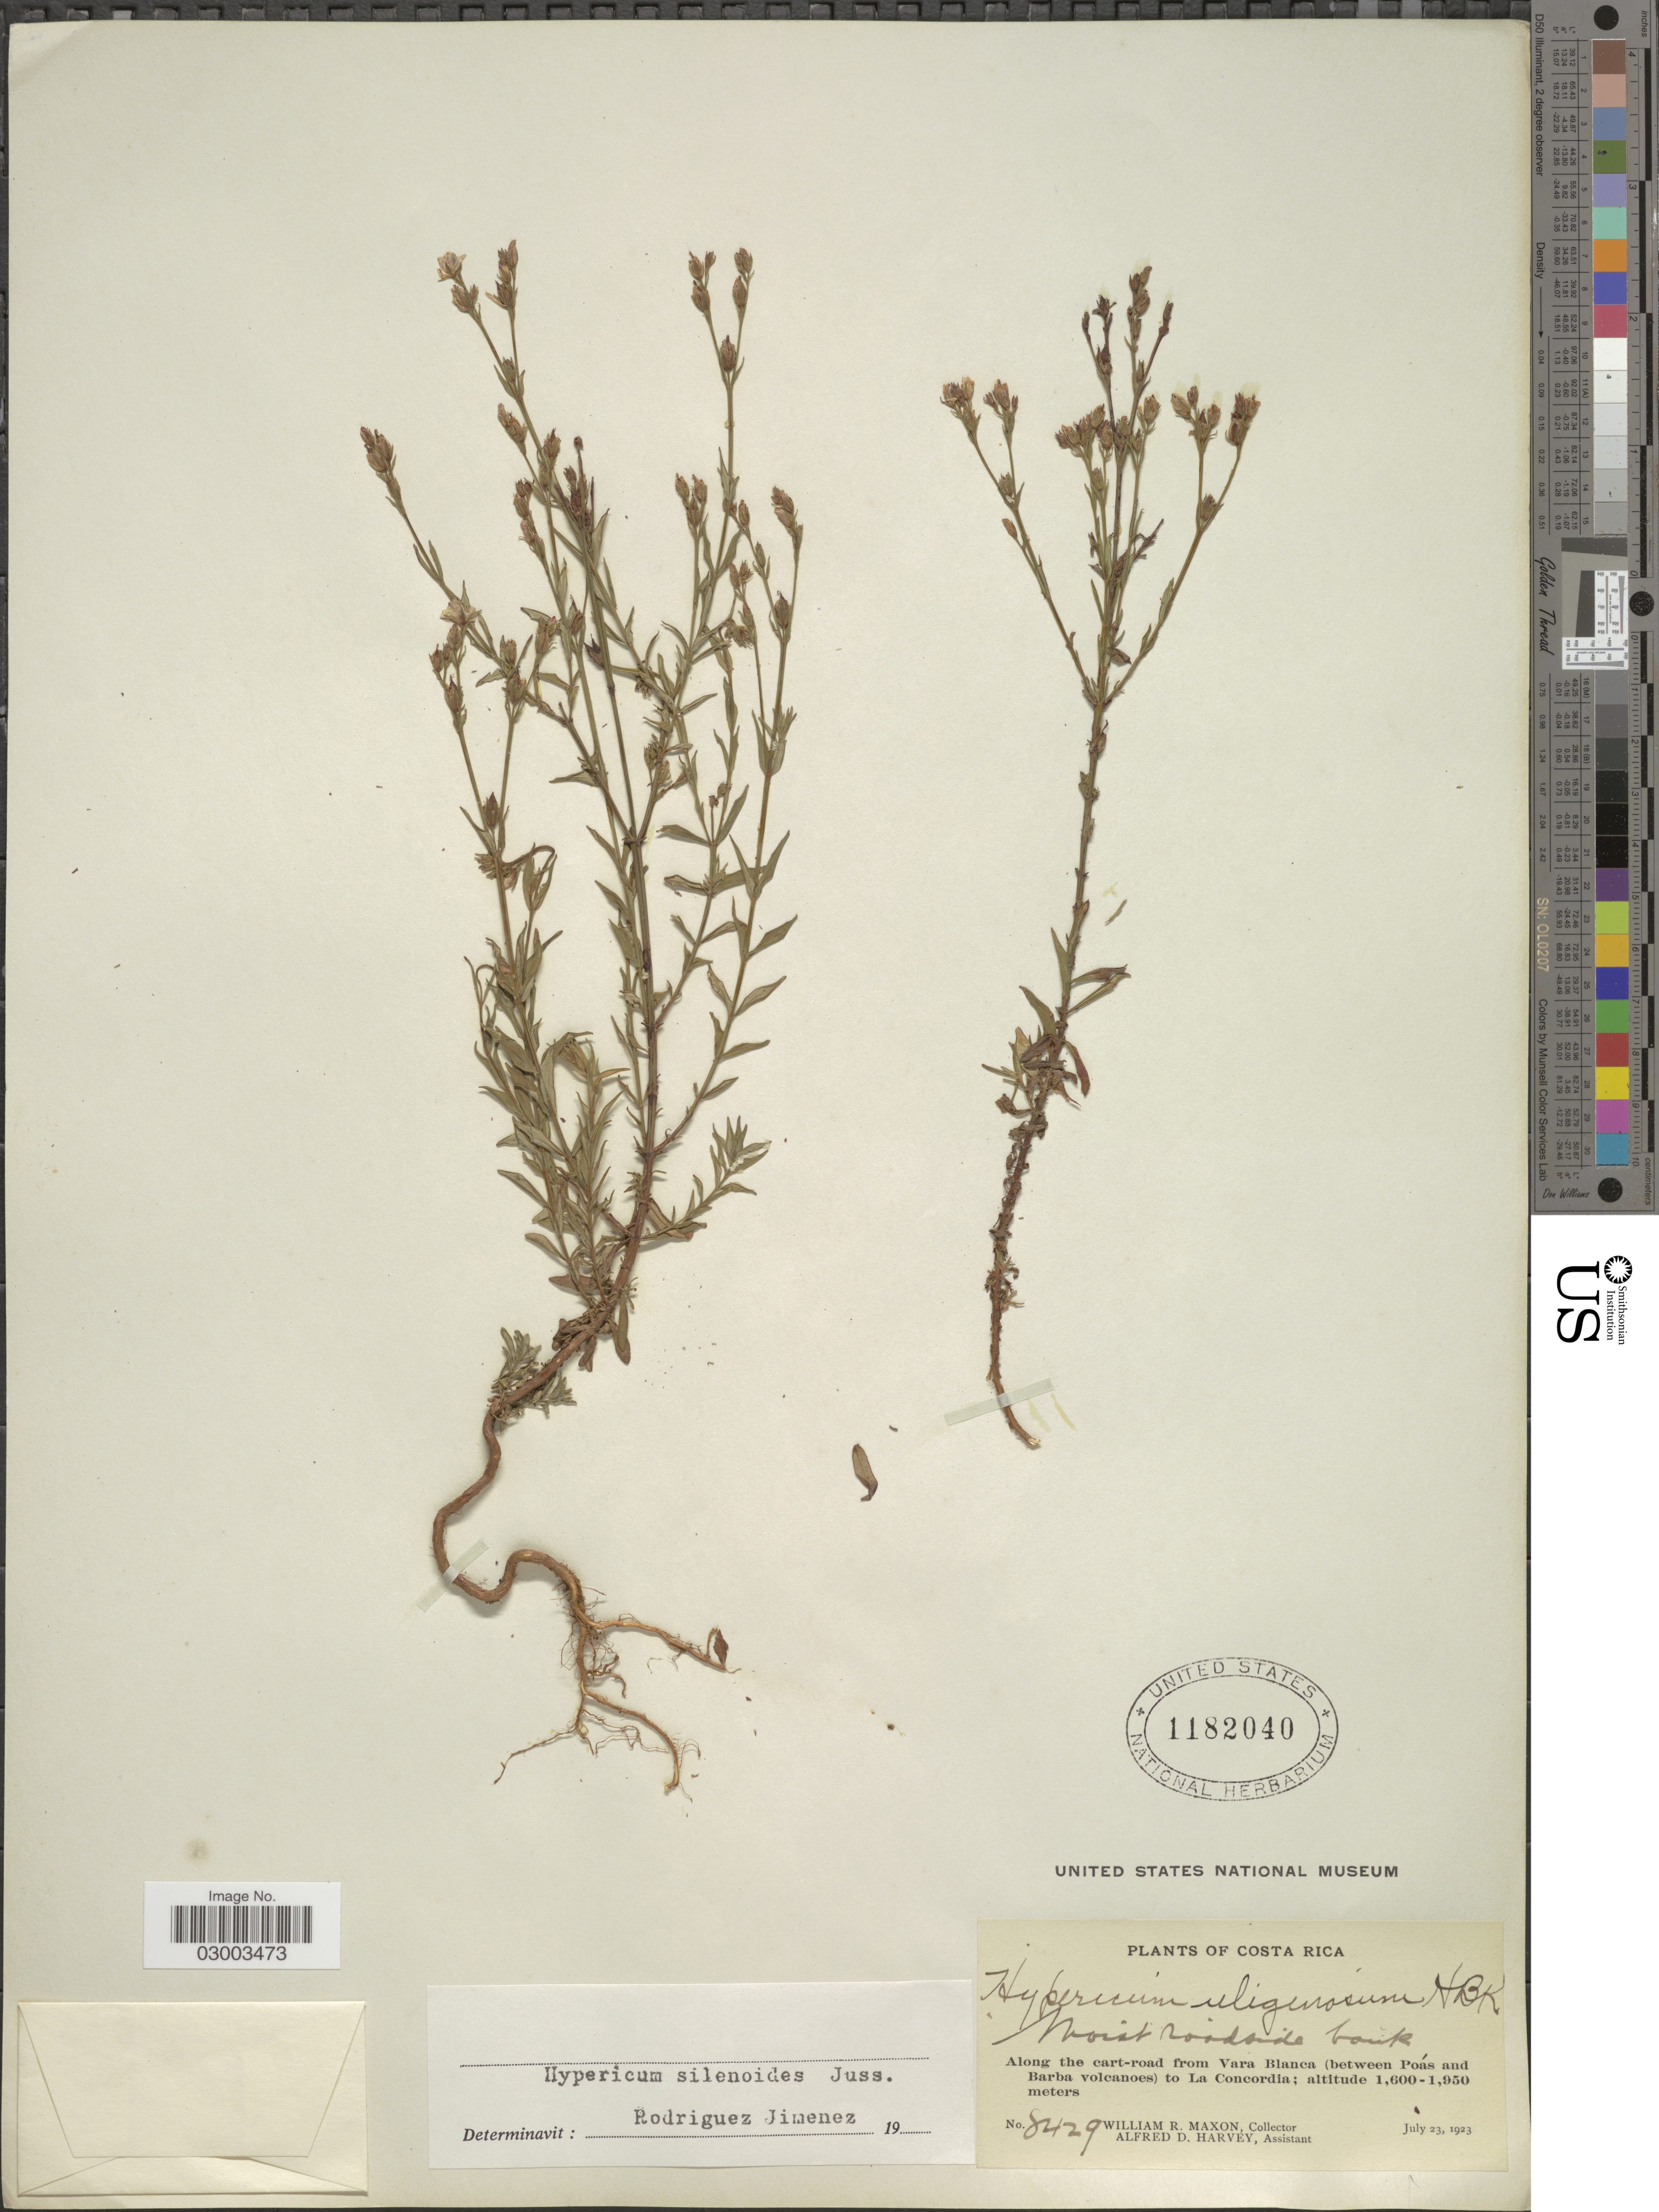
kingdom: Plantae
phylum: Tracheophyta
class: Magnoliopsida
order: Malpighiales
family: Hypericaceae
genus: Hypericum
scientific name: Hypericum silenoides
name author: Juss.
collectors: W. R. Maxon & A. D. Harvey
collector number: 8429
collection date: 1923-07-23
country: Costa Rica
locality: Moist roadside bank, Along the cart-road from Vara Blanca (between Poás and Barba volvanoes) to La Concordia.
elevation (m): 1600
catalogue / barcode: US 1182040